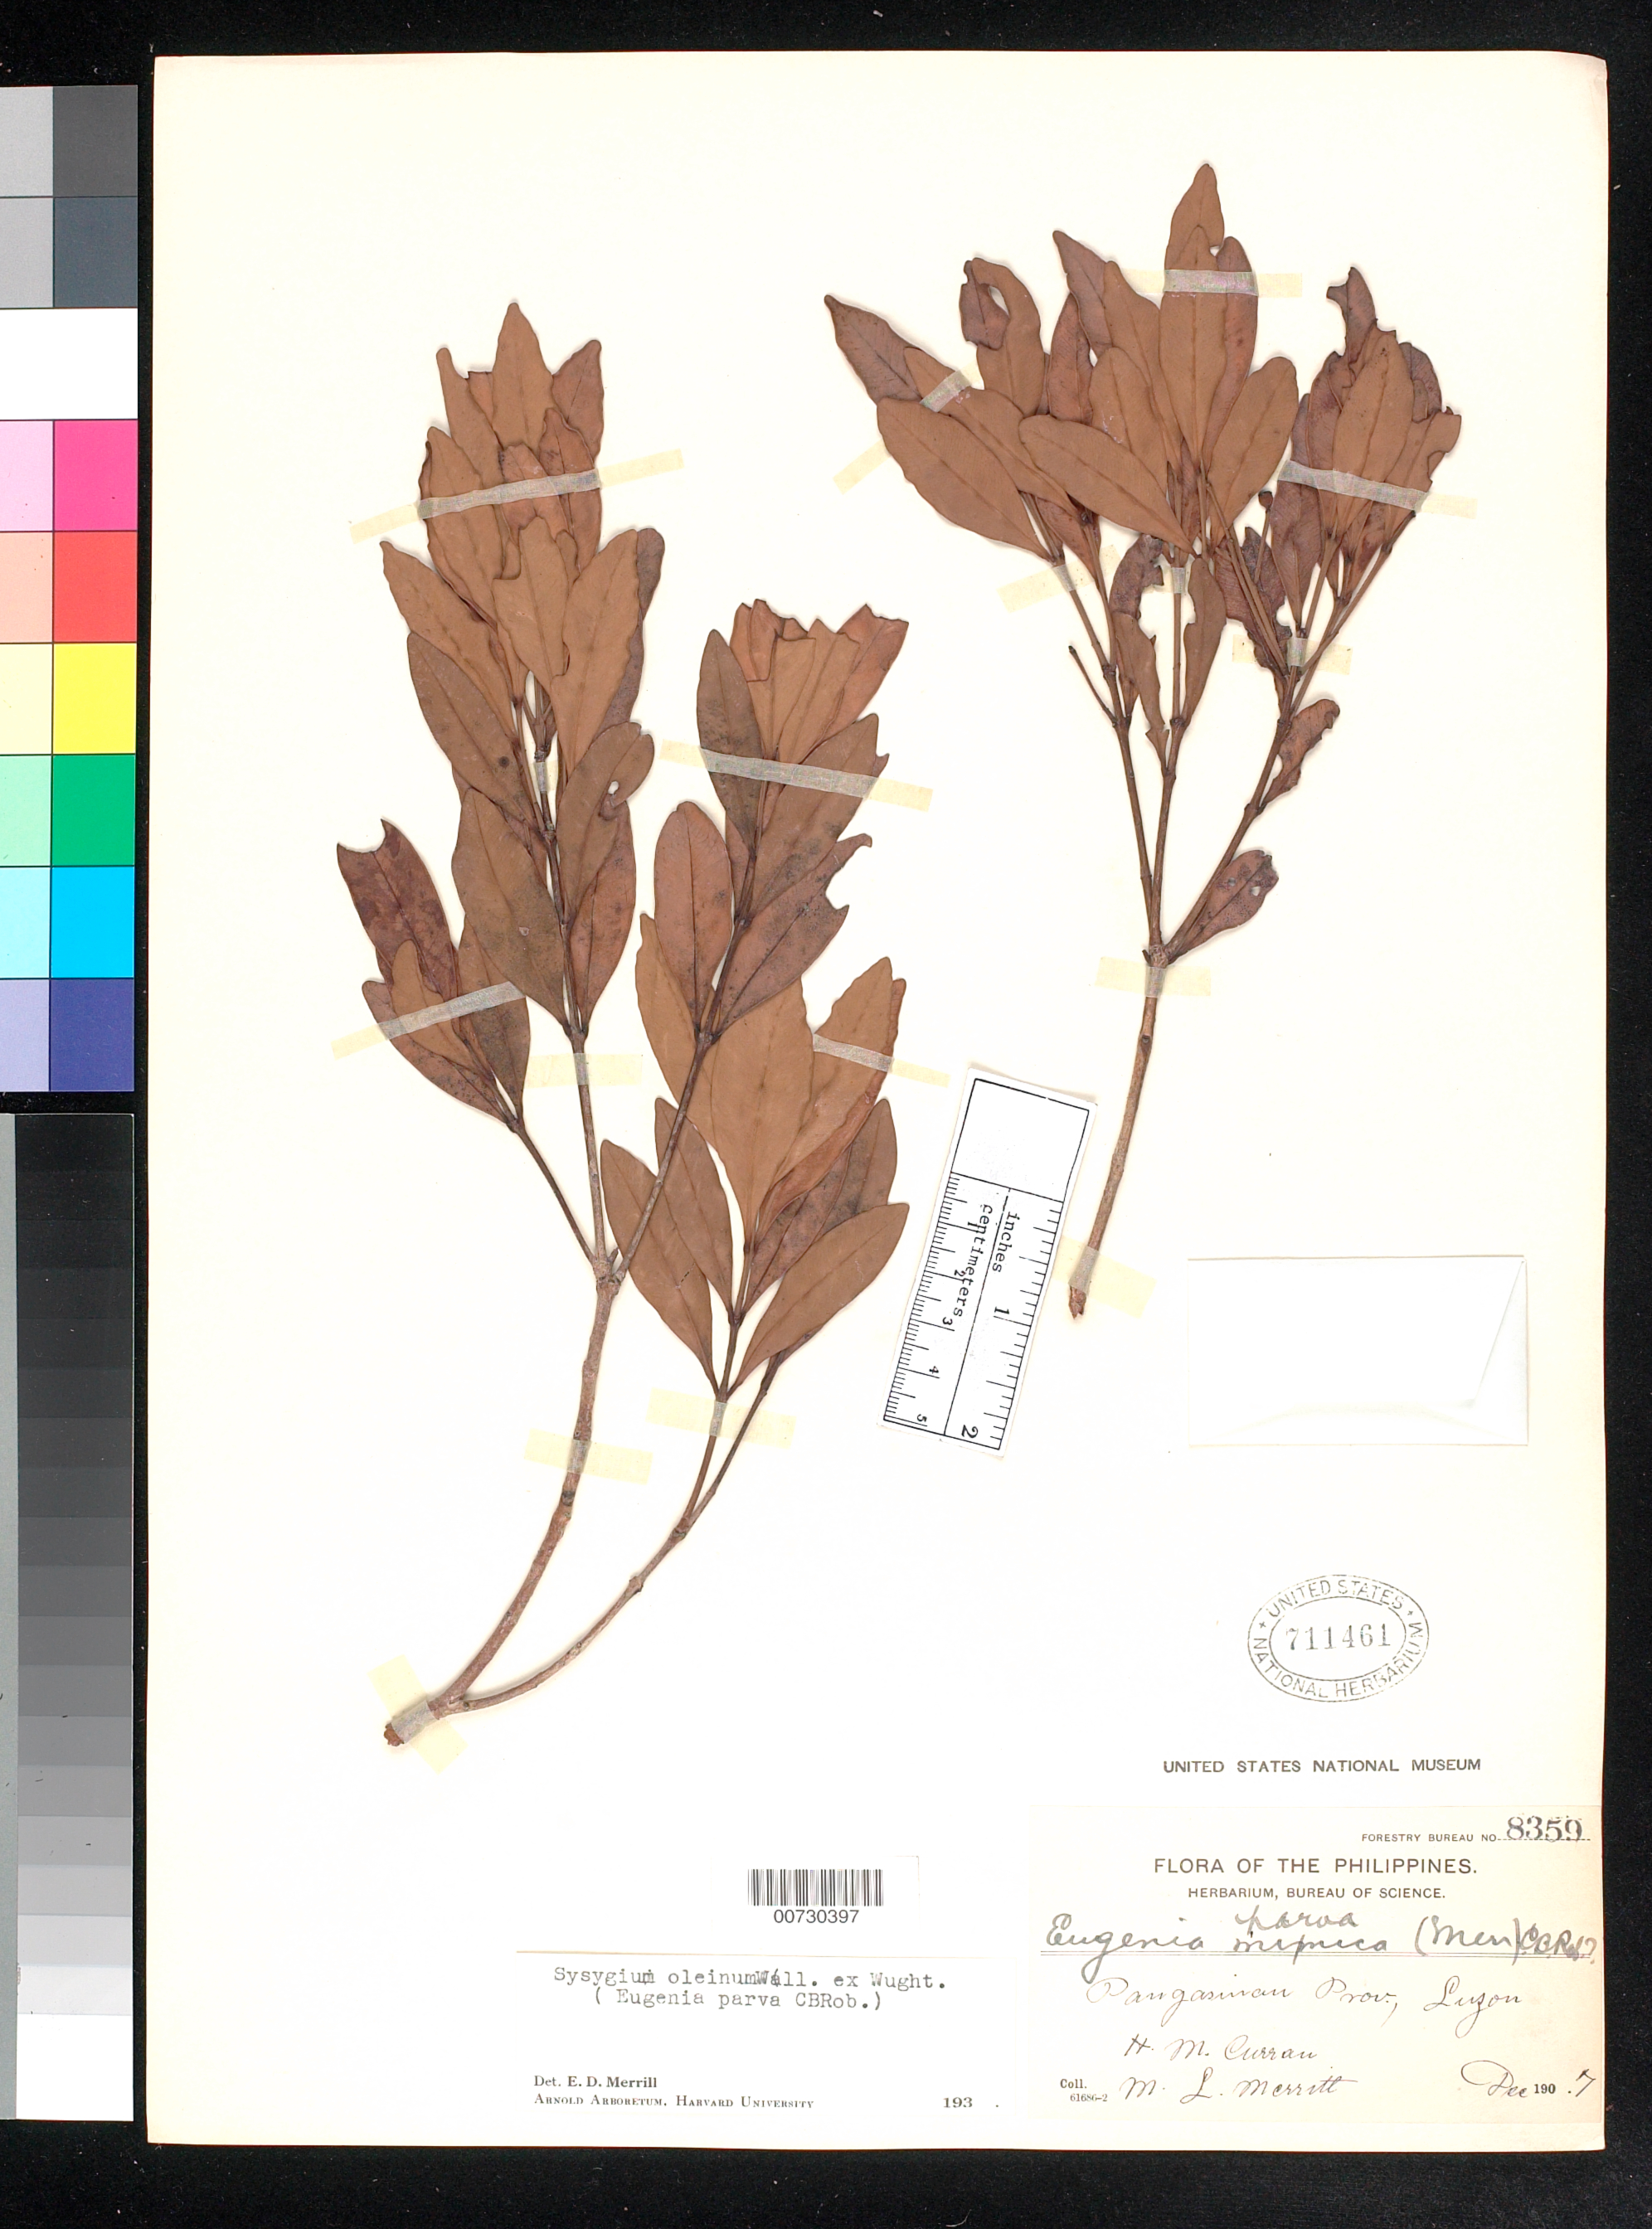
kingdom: Plantae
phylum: Tracheophyta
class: Magnoliopsida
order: Myrtales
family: Myrtaceae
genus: Syzygium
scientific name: Syzygium oleinum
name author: Wall. ex Walp.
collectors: H. M. Curran & M. L. Merritt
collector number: For. Bur. 8359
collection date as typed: Dec 1907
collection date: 1907-12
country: Philippines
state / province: Ilocos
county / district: Pangasinan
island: Luzon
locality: Pangasinan Prov., Luzon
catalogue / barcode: US 711461